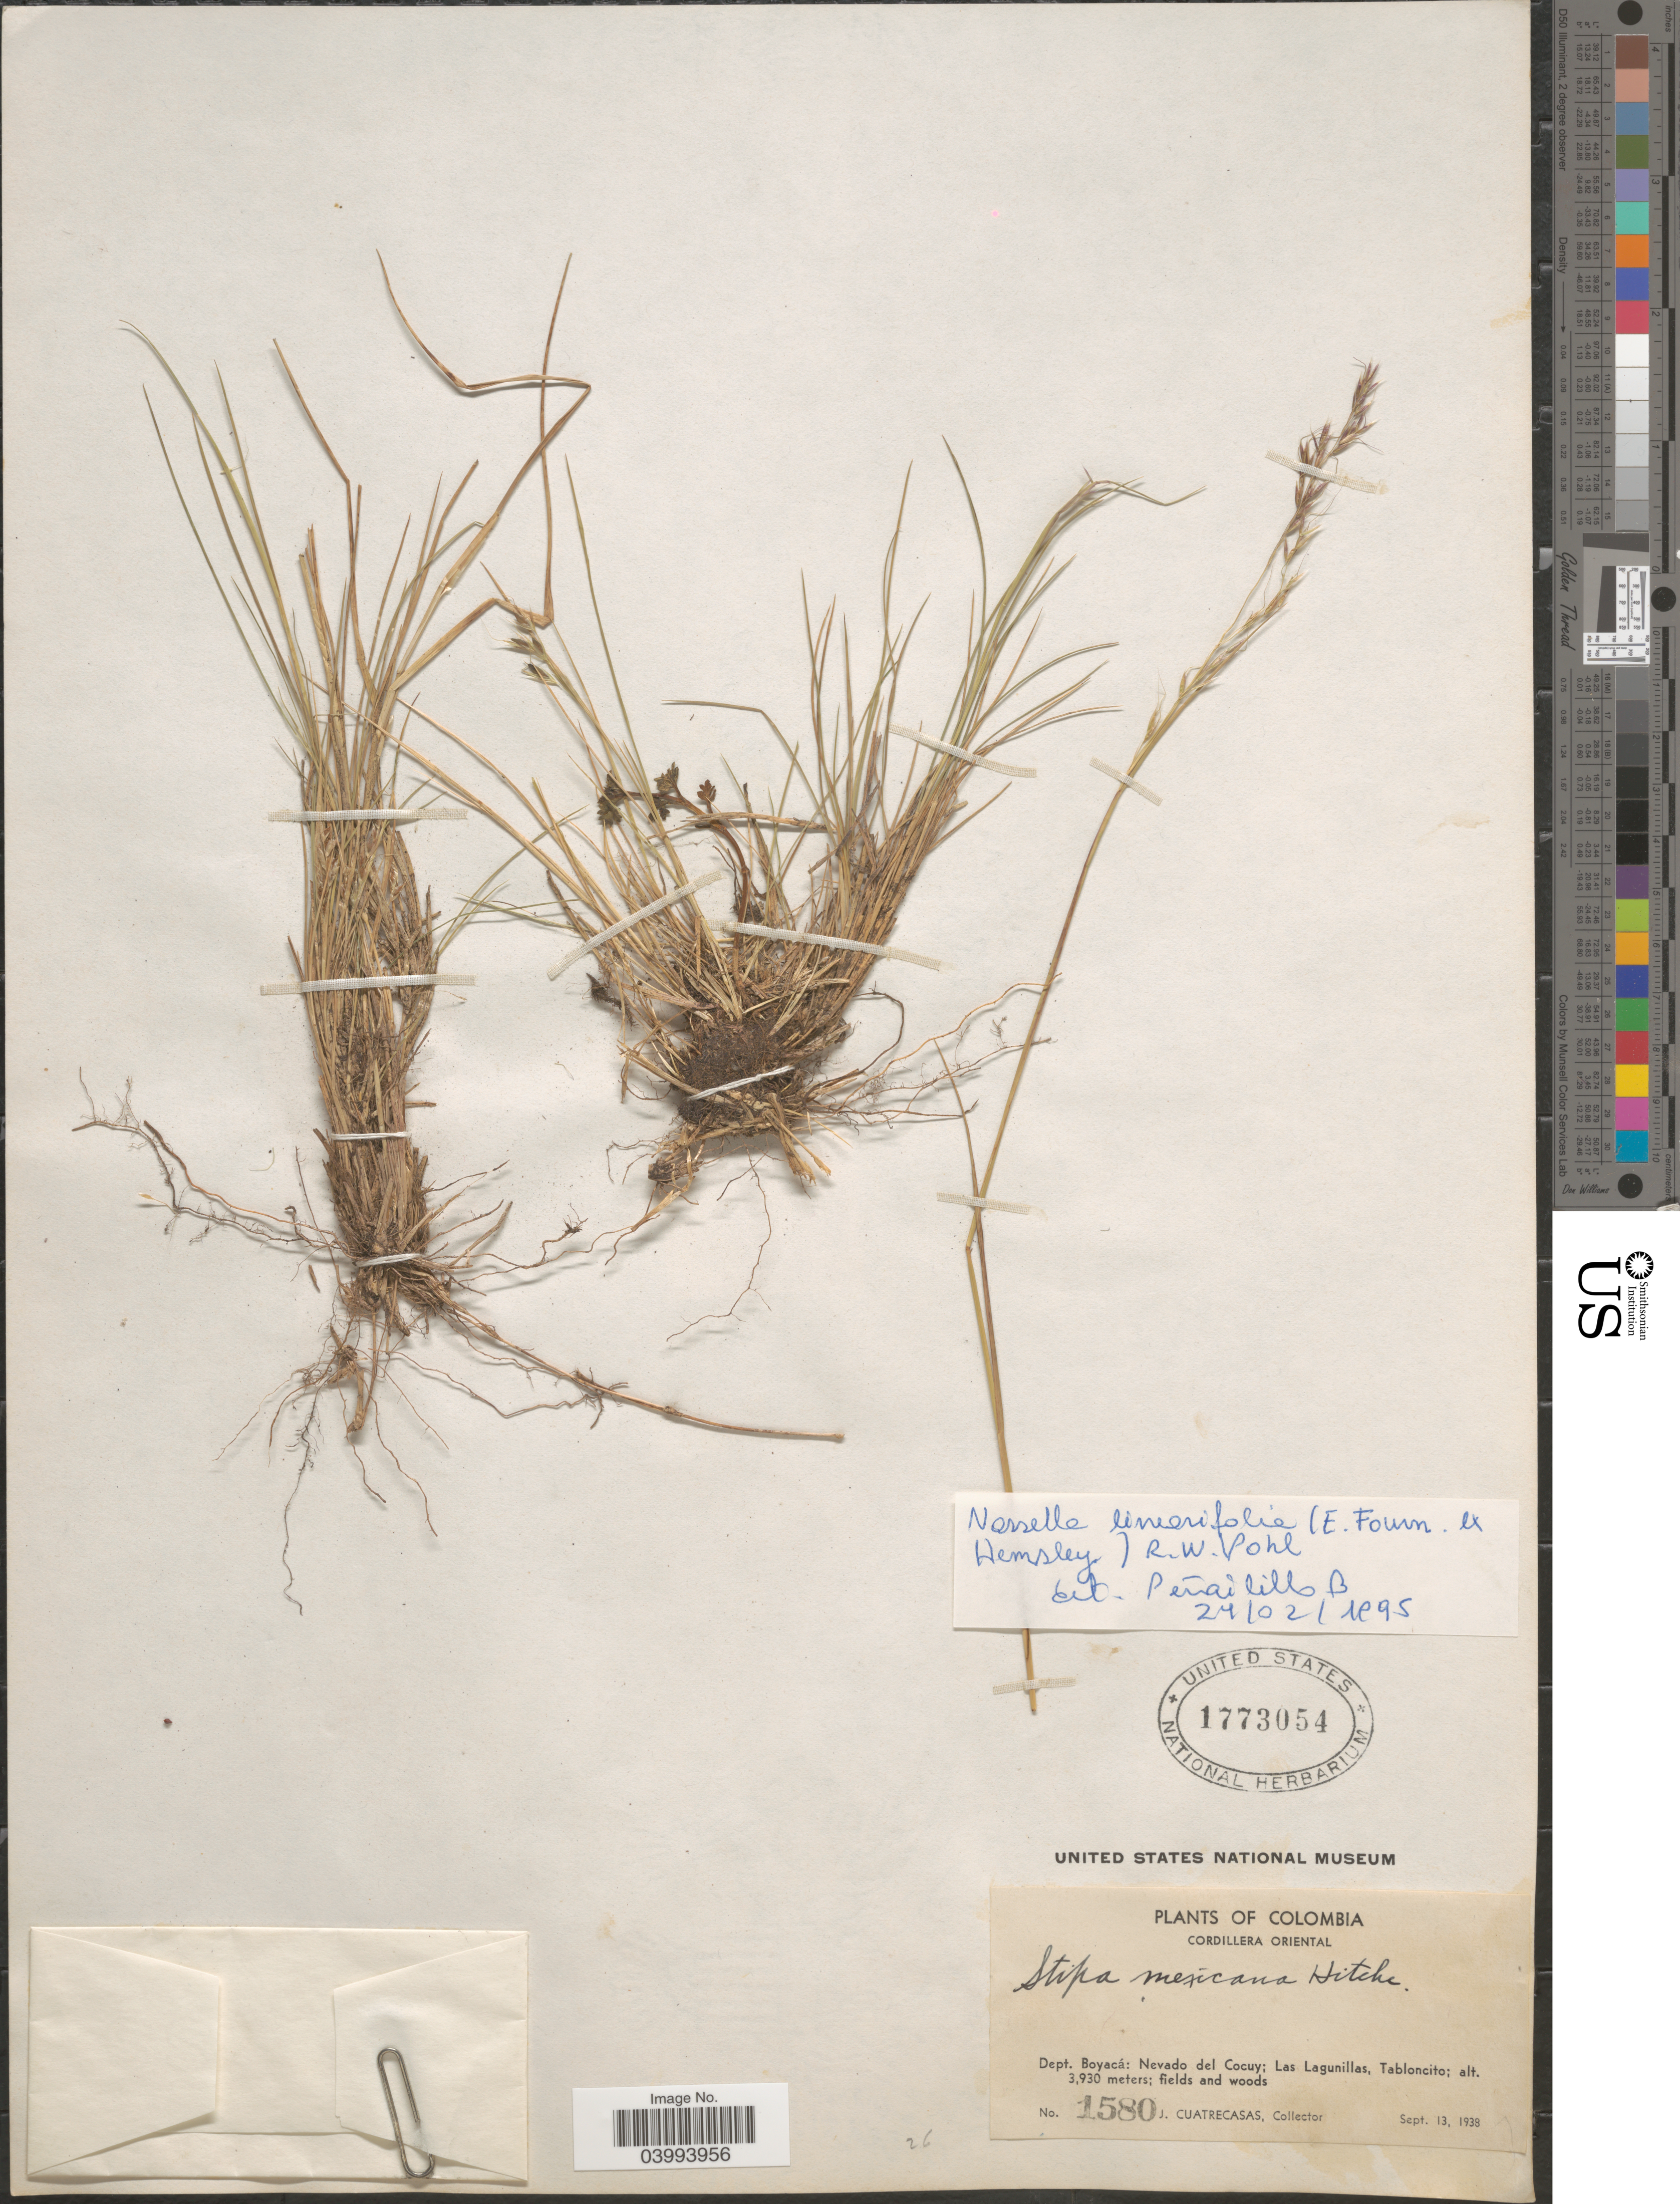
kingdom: Plantae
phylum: Tracheophyta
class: Liliopsida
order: Poales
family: Poaceae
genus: Nassella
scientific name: Nassella linearifolia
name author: (E. Fourn.) R.W. Pohl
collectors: J. Cuatrecasas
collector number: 1580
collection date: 1938-09-13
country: Colombia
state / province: Boyacá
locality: Cordillera Oriental. Dept. Boyacá: Nevado del Cocuy; Las Lagunillas, Tabloncito; fields and woods.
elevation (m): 3930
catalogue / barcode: US 1773054